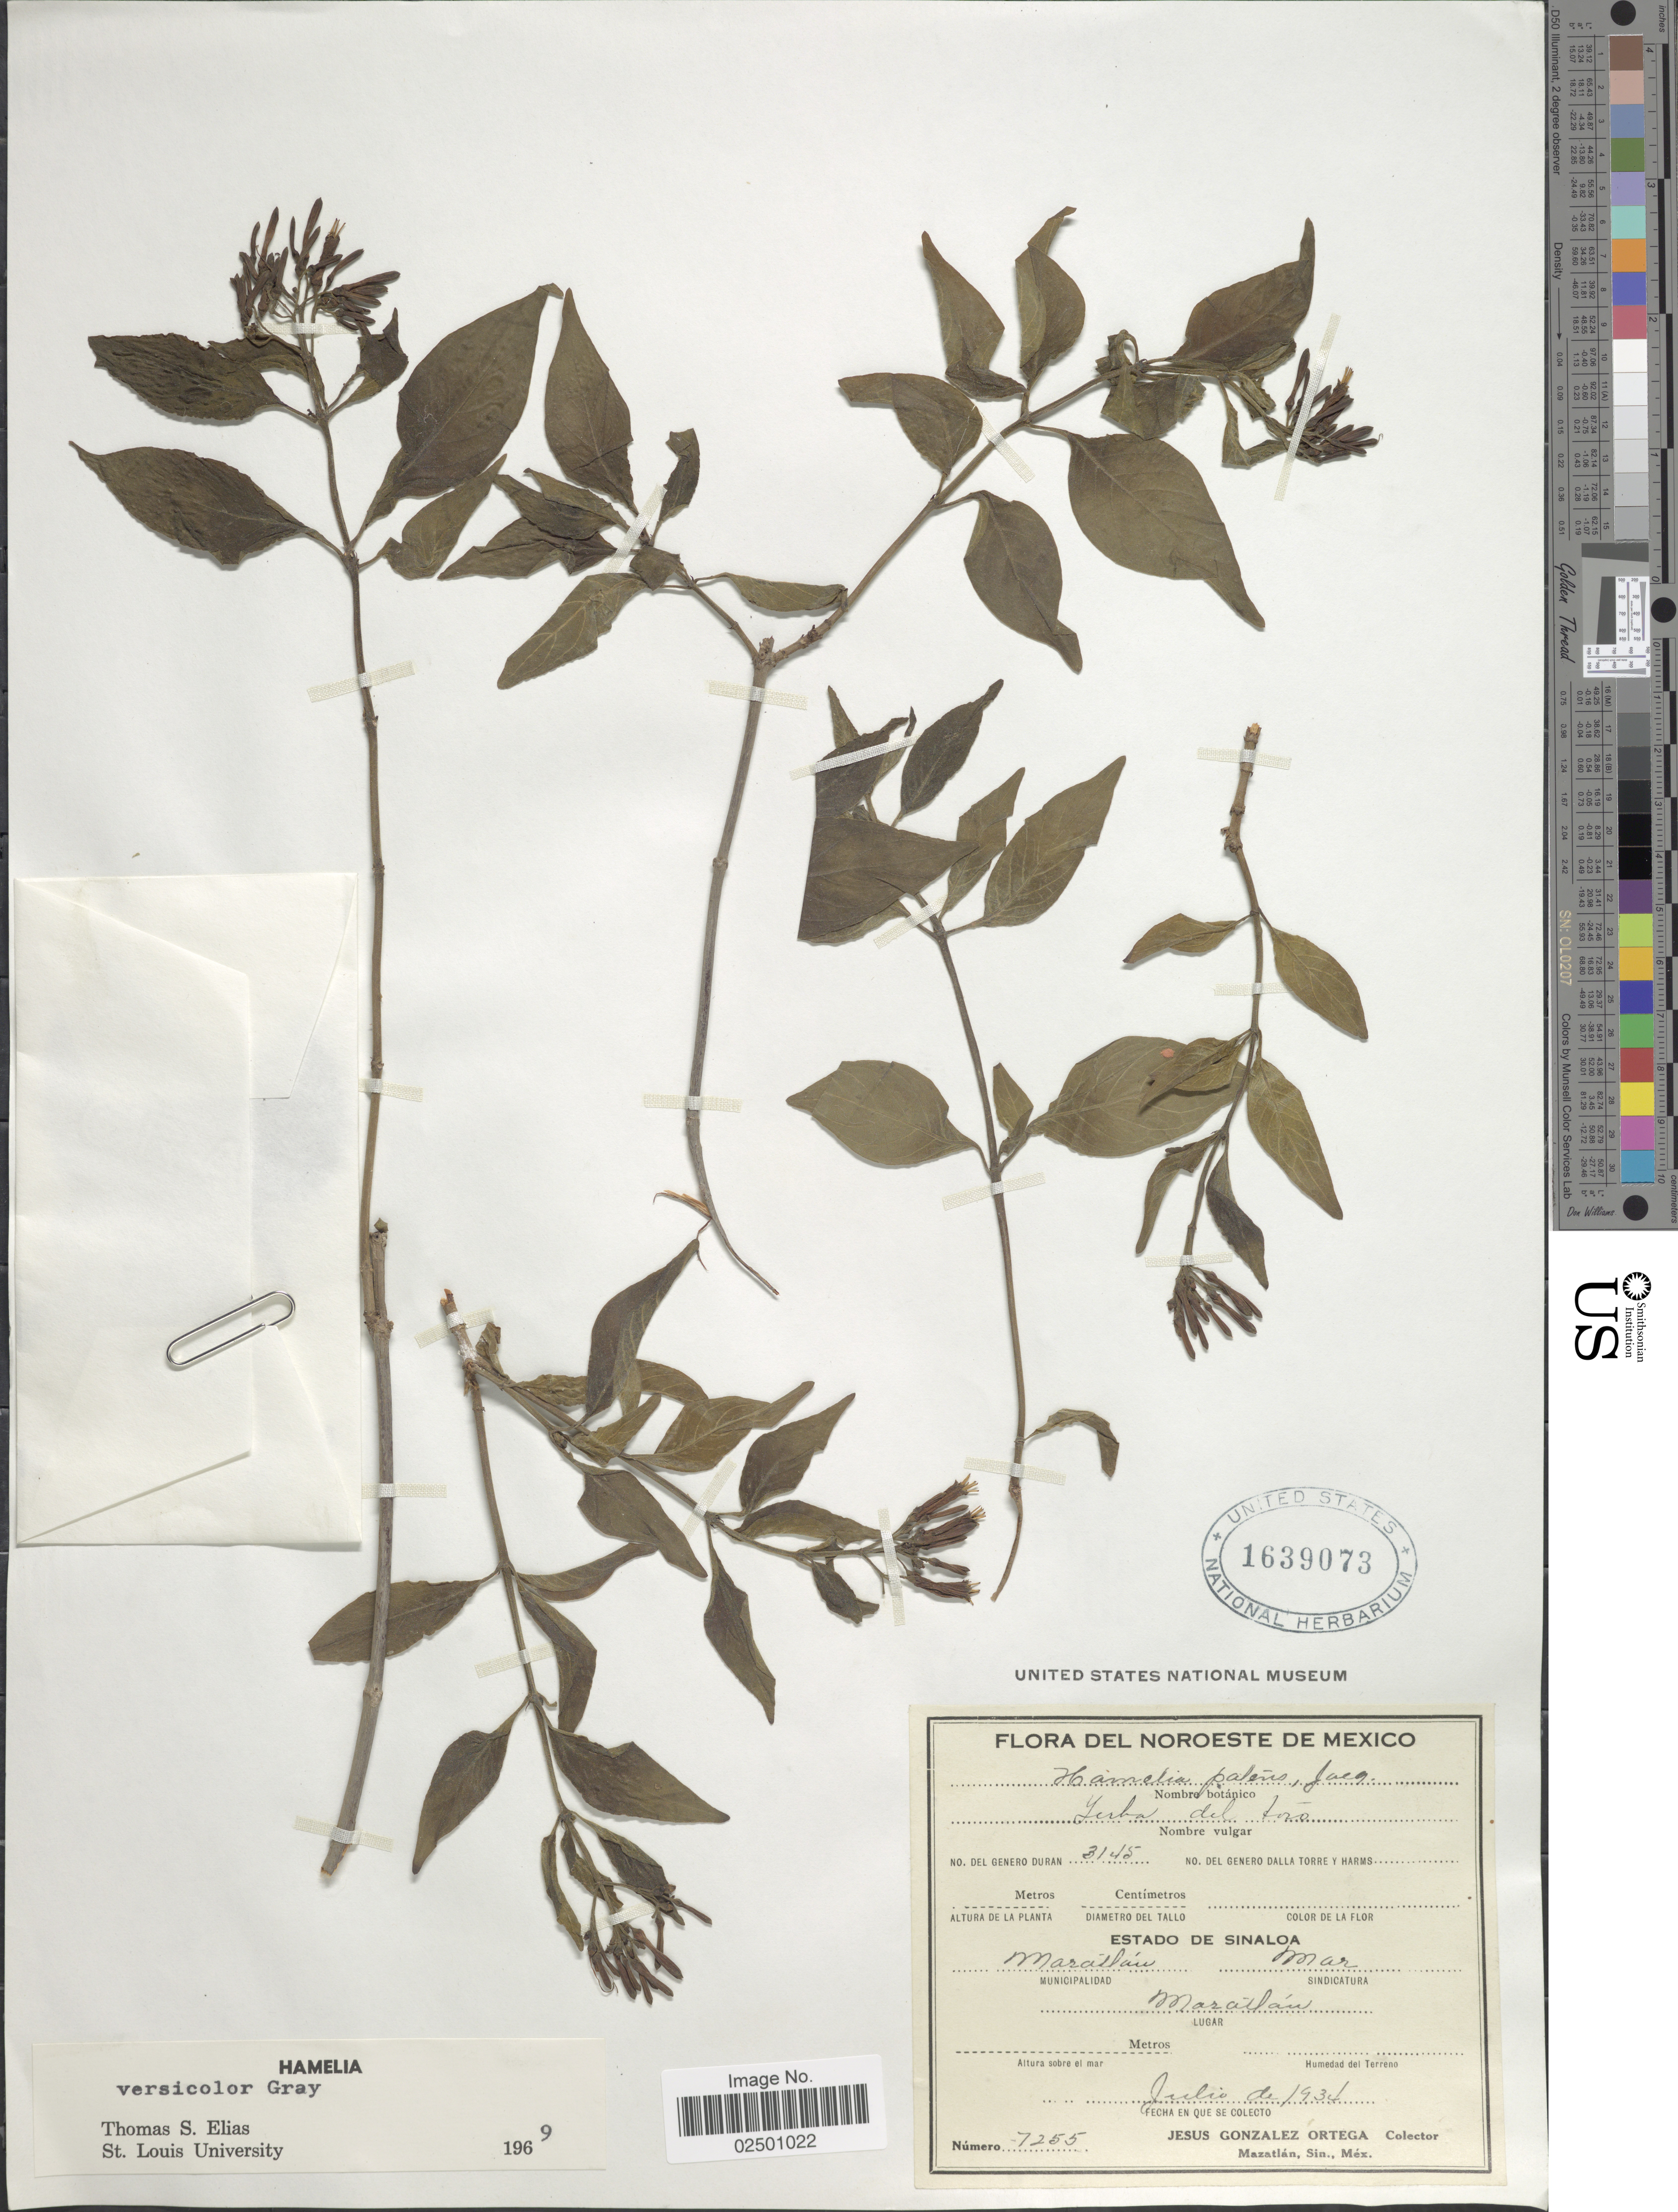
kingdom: Plantae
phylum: Tracheophyta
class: Magnoliopsida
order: Gentianales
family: Rubiaceae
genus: Hamelia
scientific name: Hamelia versicolor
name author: A. Gray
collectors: J. Ortega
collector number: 7255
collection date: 1934-07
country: Mexico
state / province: Sinaloa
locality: Noroeste de Mexico. Estado de Sinaloa. Marcillan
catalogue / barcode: US 1639073